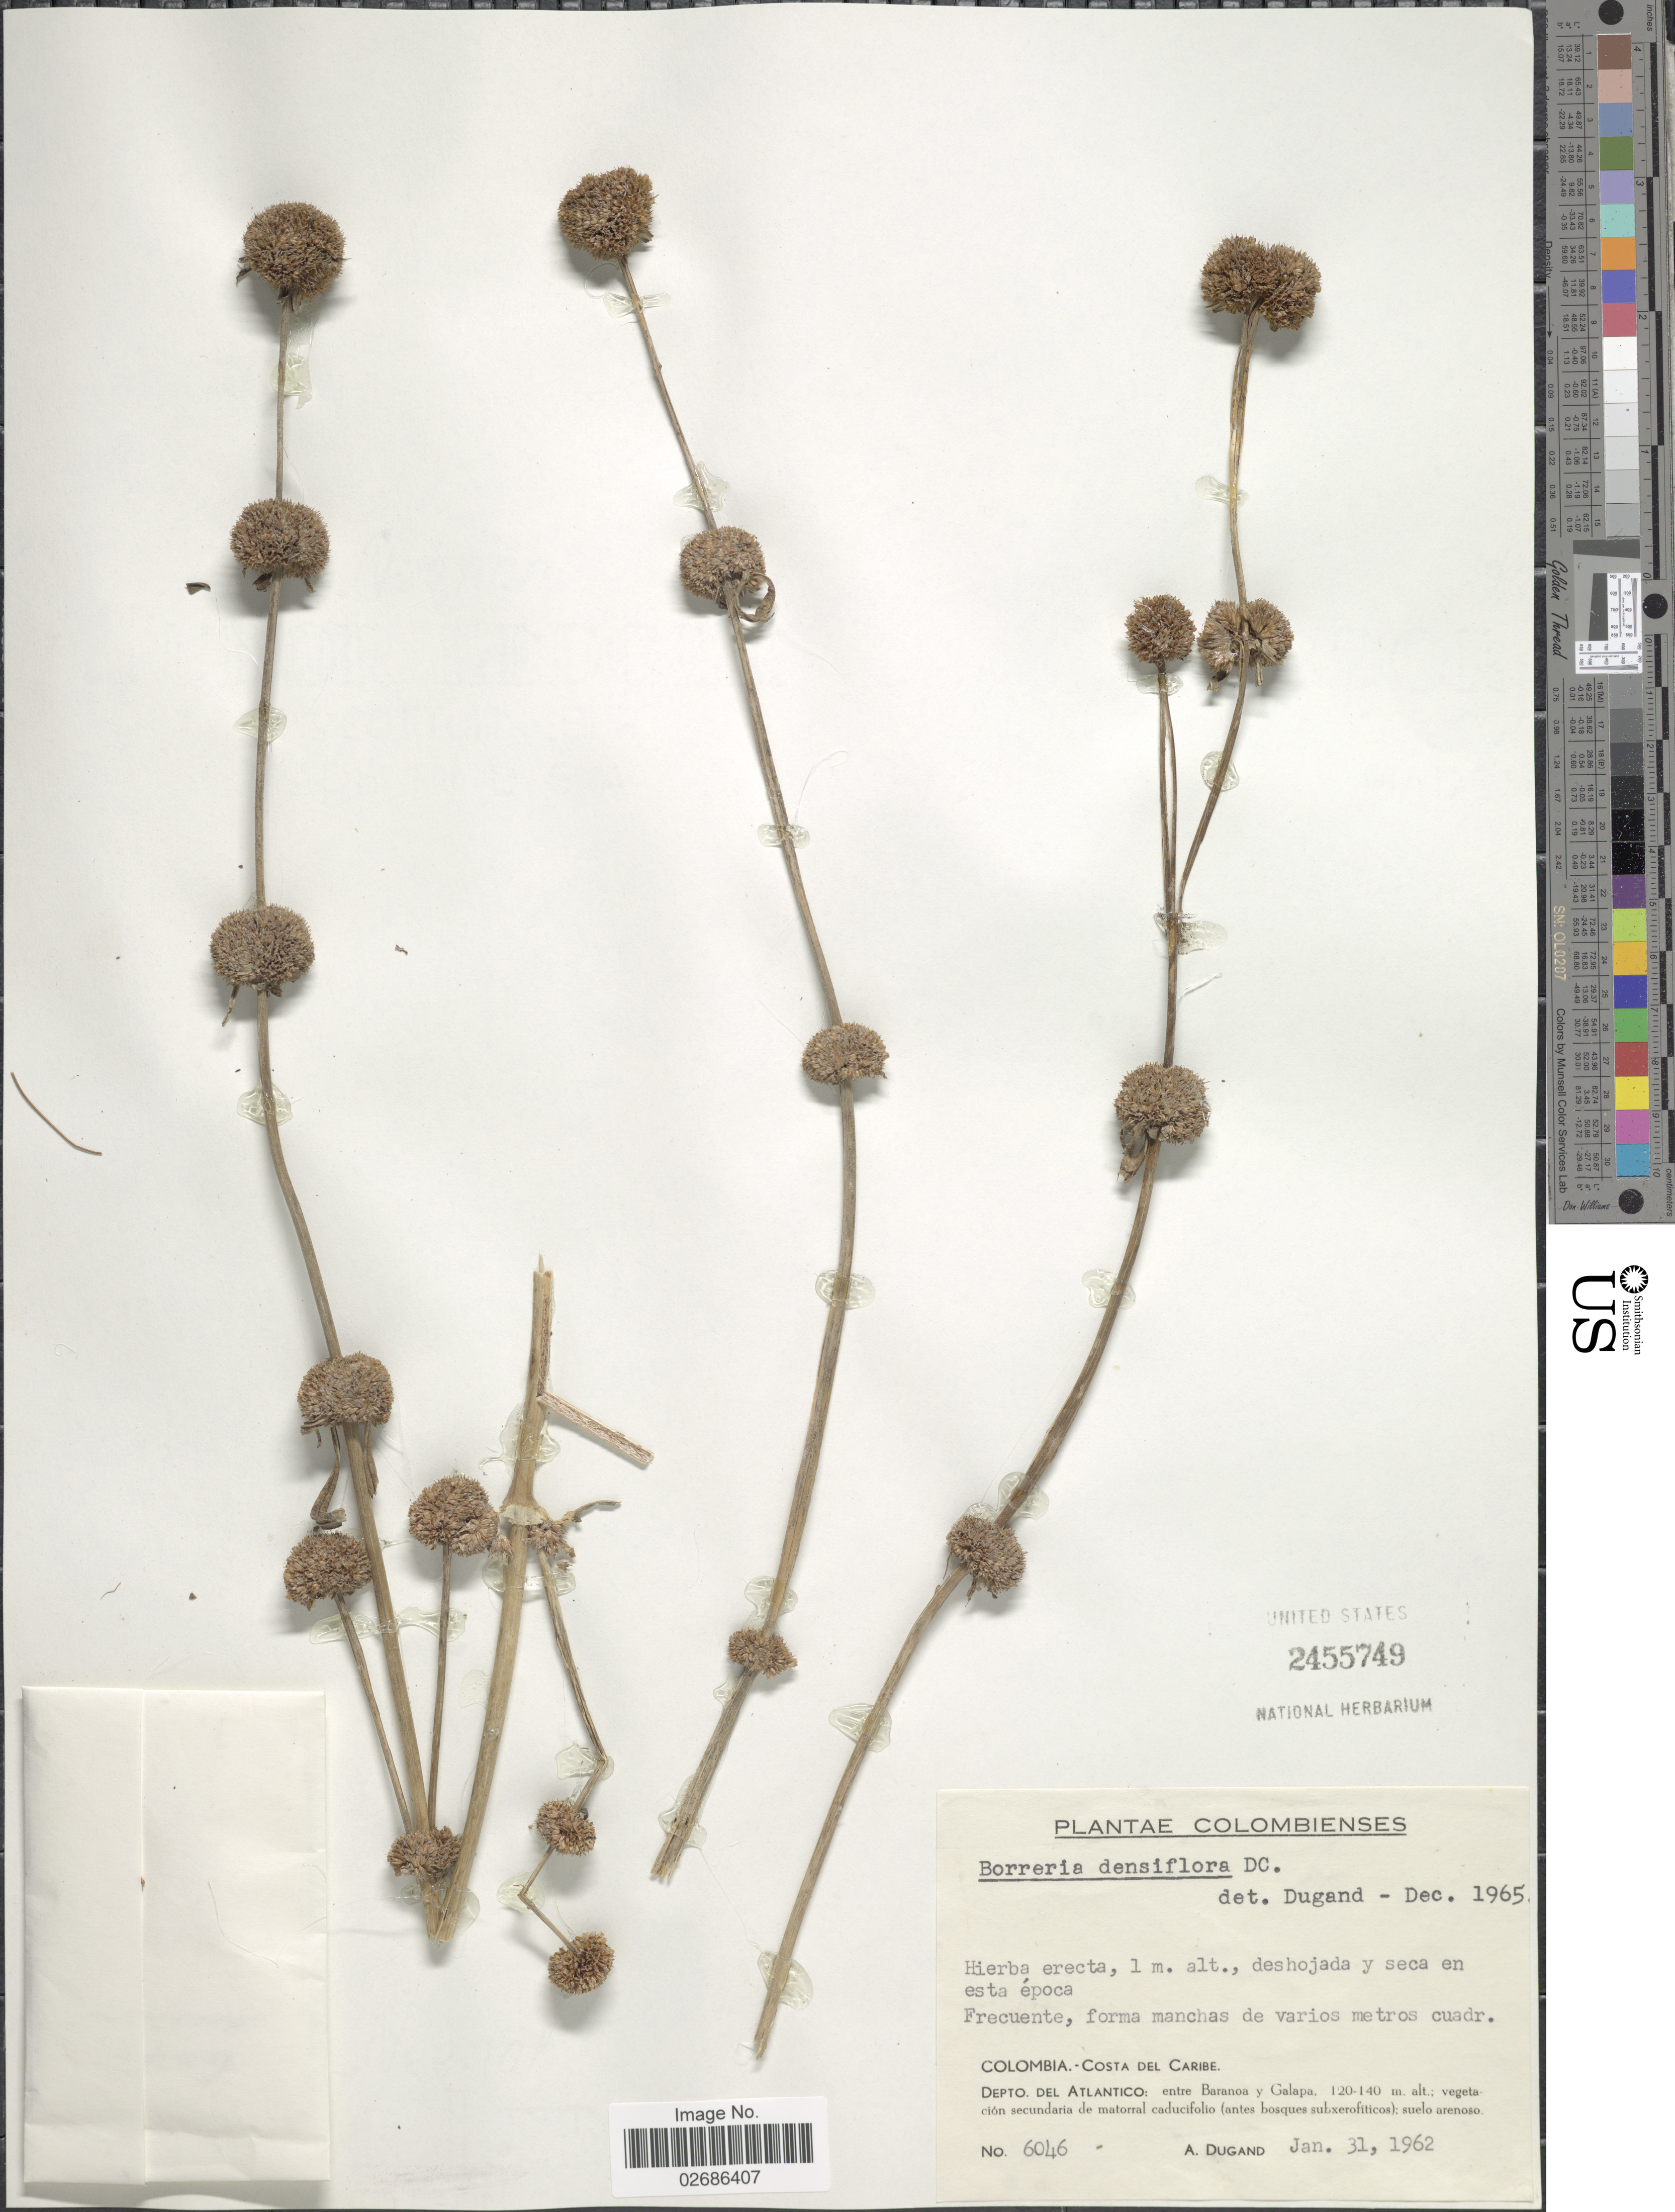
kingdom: Plantae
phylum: Tracheophyta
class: Magnoliopsida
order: Gentianales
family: Rubiaceae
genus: Borreria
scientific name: Borreria densiflora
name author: DC.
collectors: A. Dugand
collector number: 6046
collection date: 1962-01-31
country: Colombia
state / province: Atlántico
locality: Costa del Caribe, Depto. del Atlantico: entre Baranosa y Galapa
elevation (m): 120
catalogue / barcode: US 2455749